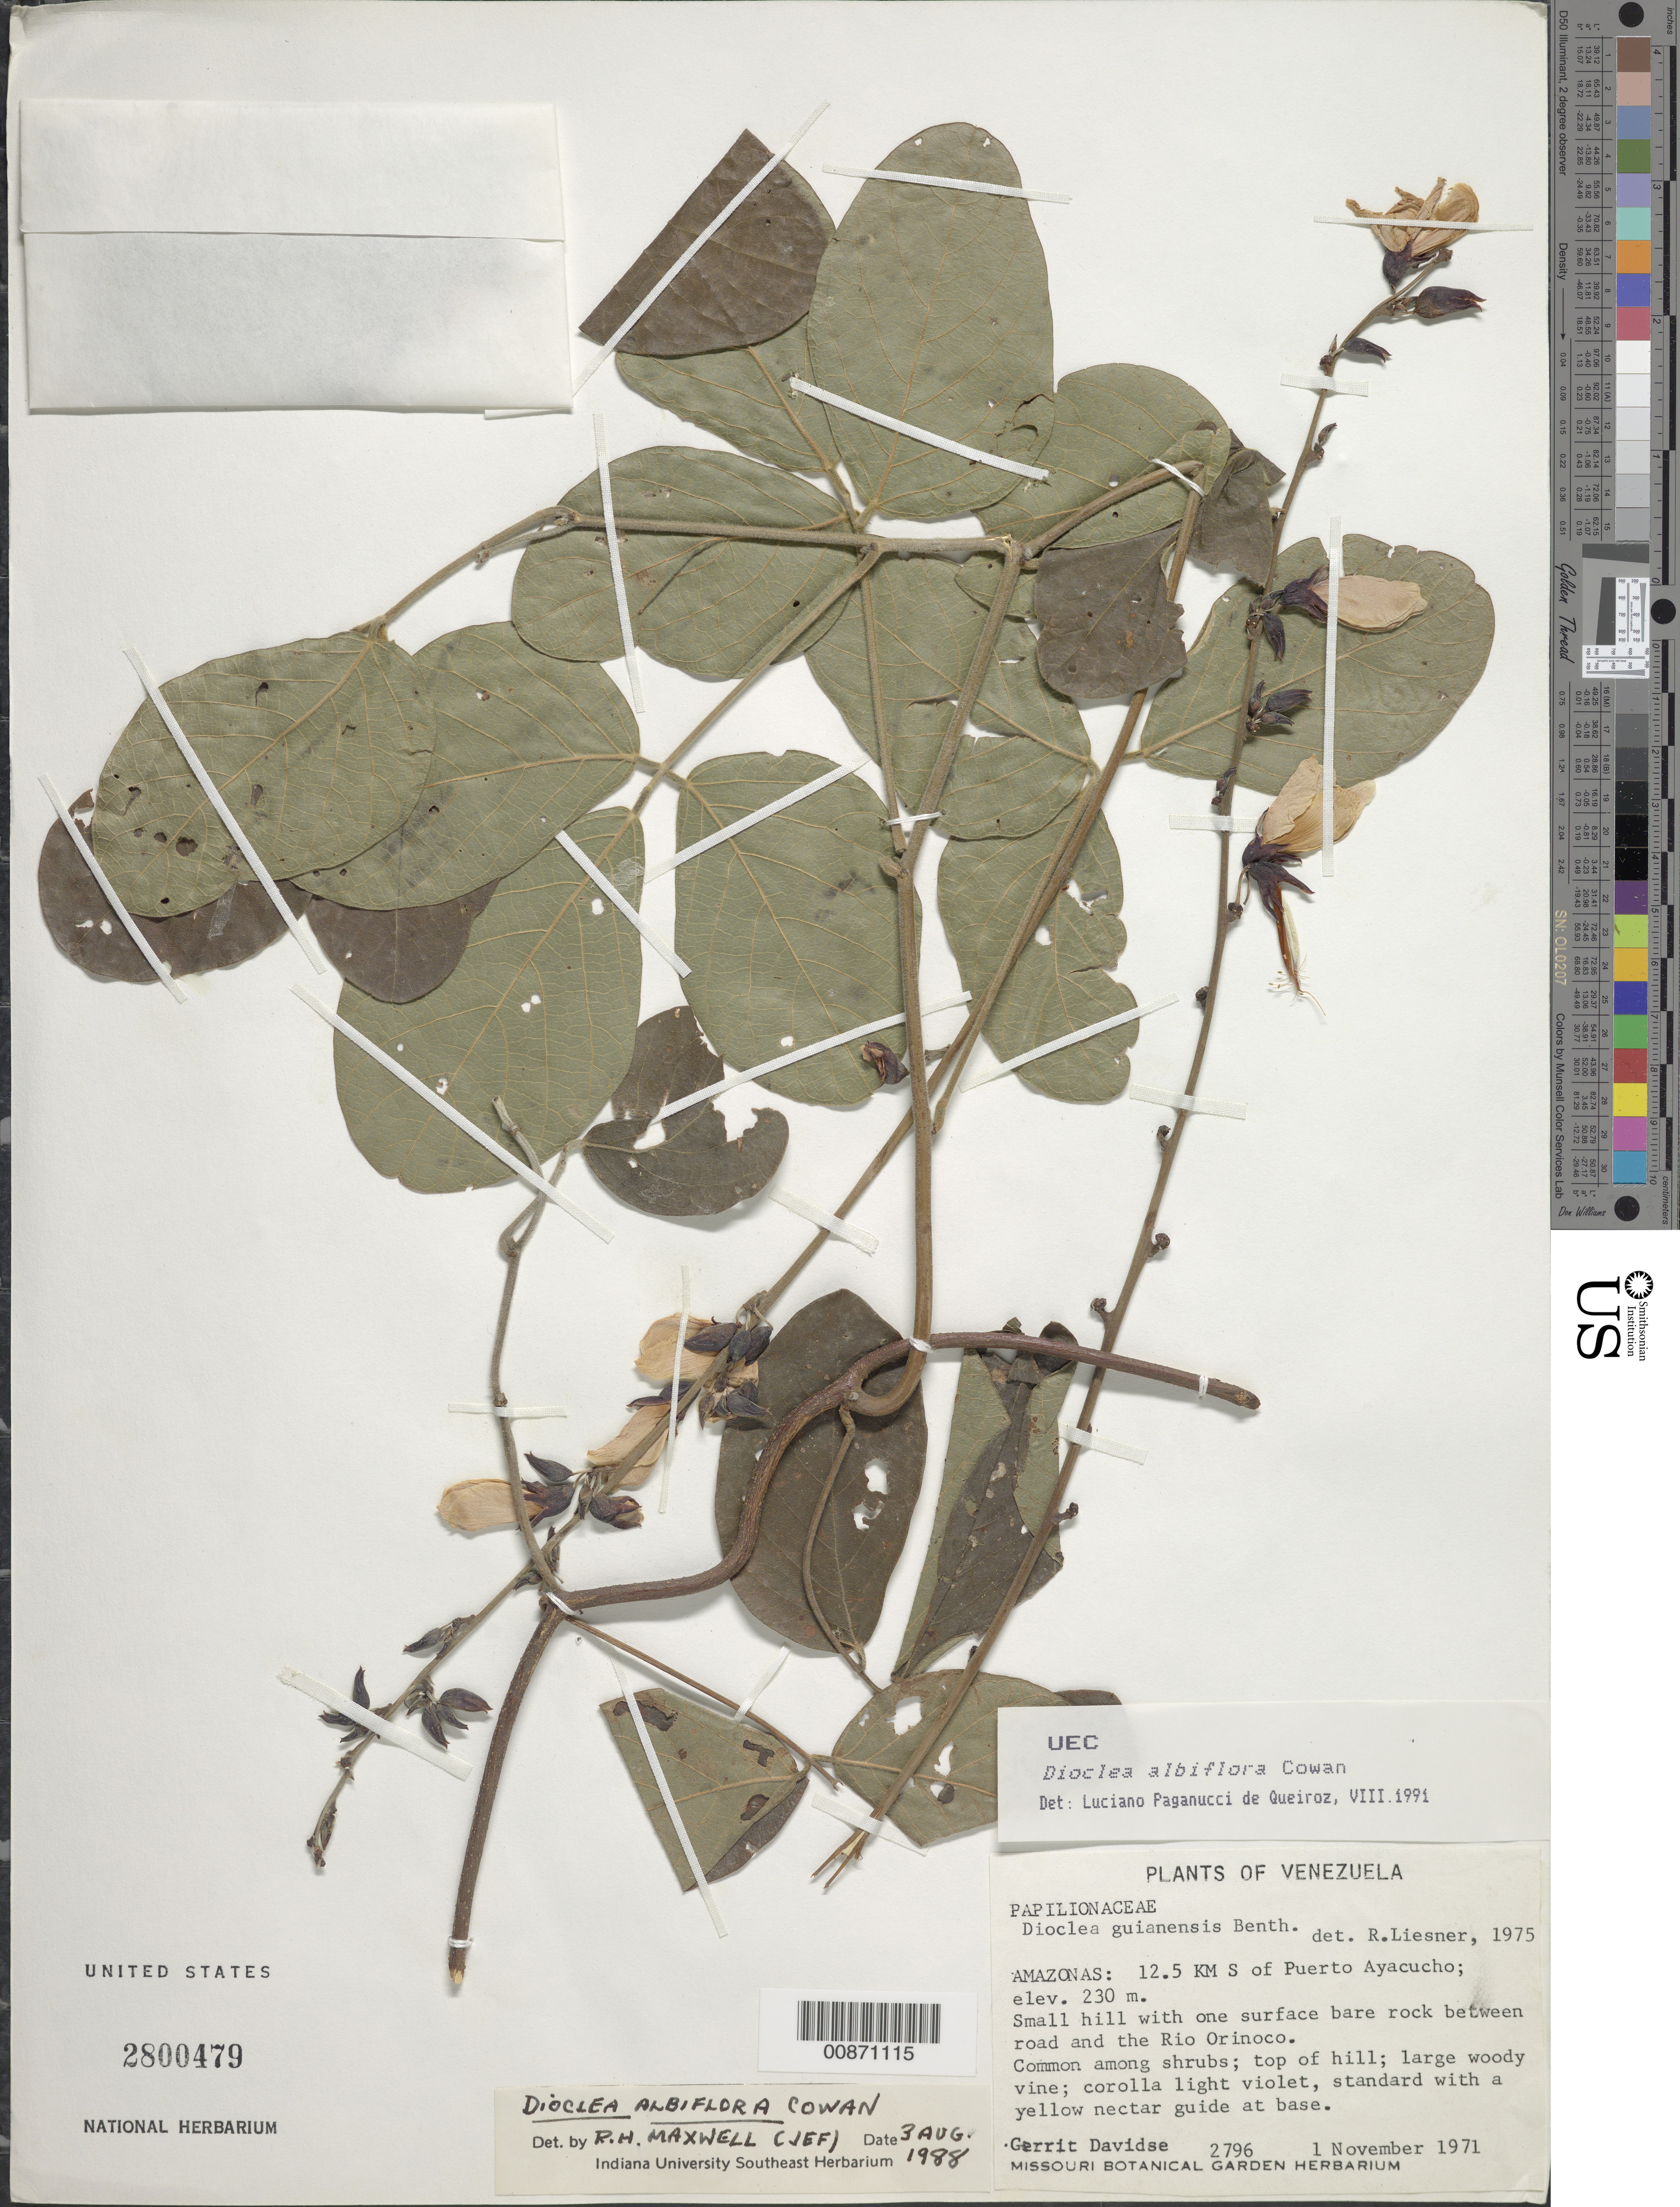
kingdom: Plantae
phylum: Tracheophyta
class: Magnoliopsida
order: Fabales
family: Fabaceae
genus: Dioclea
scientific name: Dioclea albiflora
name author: R.S. Cowan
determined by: Queiróz, L. P. de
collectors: G. Davidse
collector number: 2796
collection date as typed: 1-Nov-71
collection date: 1971-11-01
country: Venezuela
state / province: Amazonas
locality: Puerto Ayacucho, 12.5 km S of; Río Orinoco; between road and the Rio Orinoco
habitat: Small hill with one surface bare rock; among shrubs, top of hill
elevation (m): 230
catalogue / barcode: US 2800479